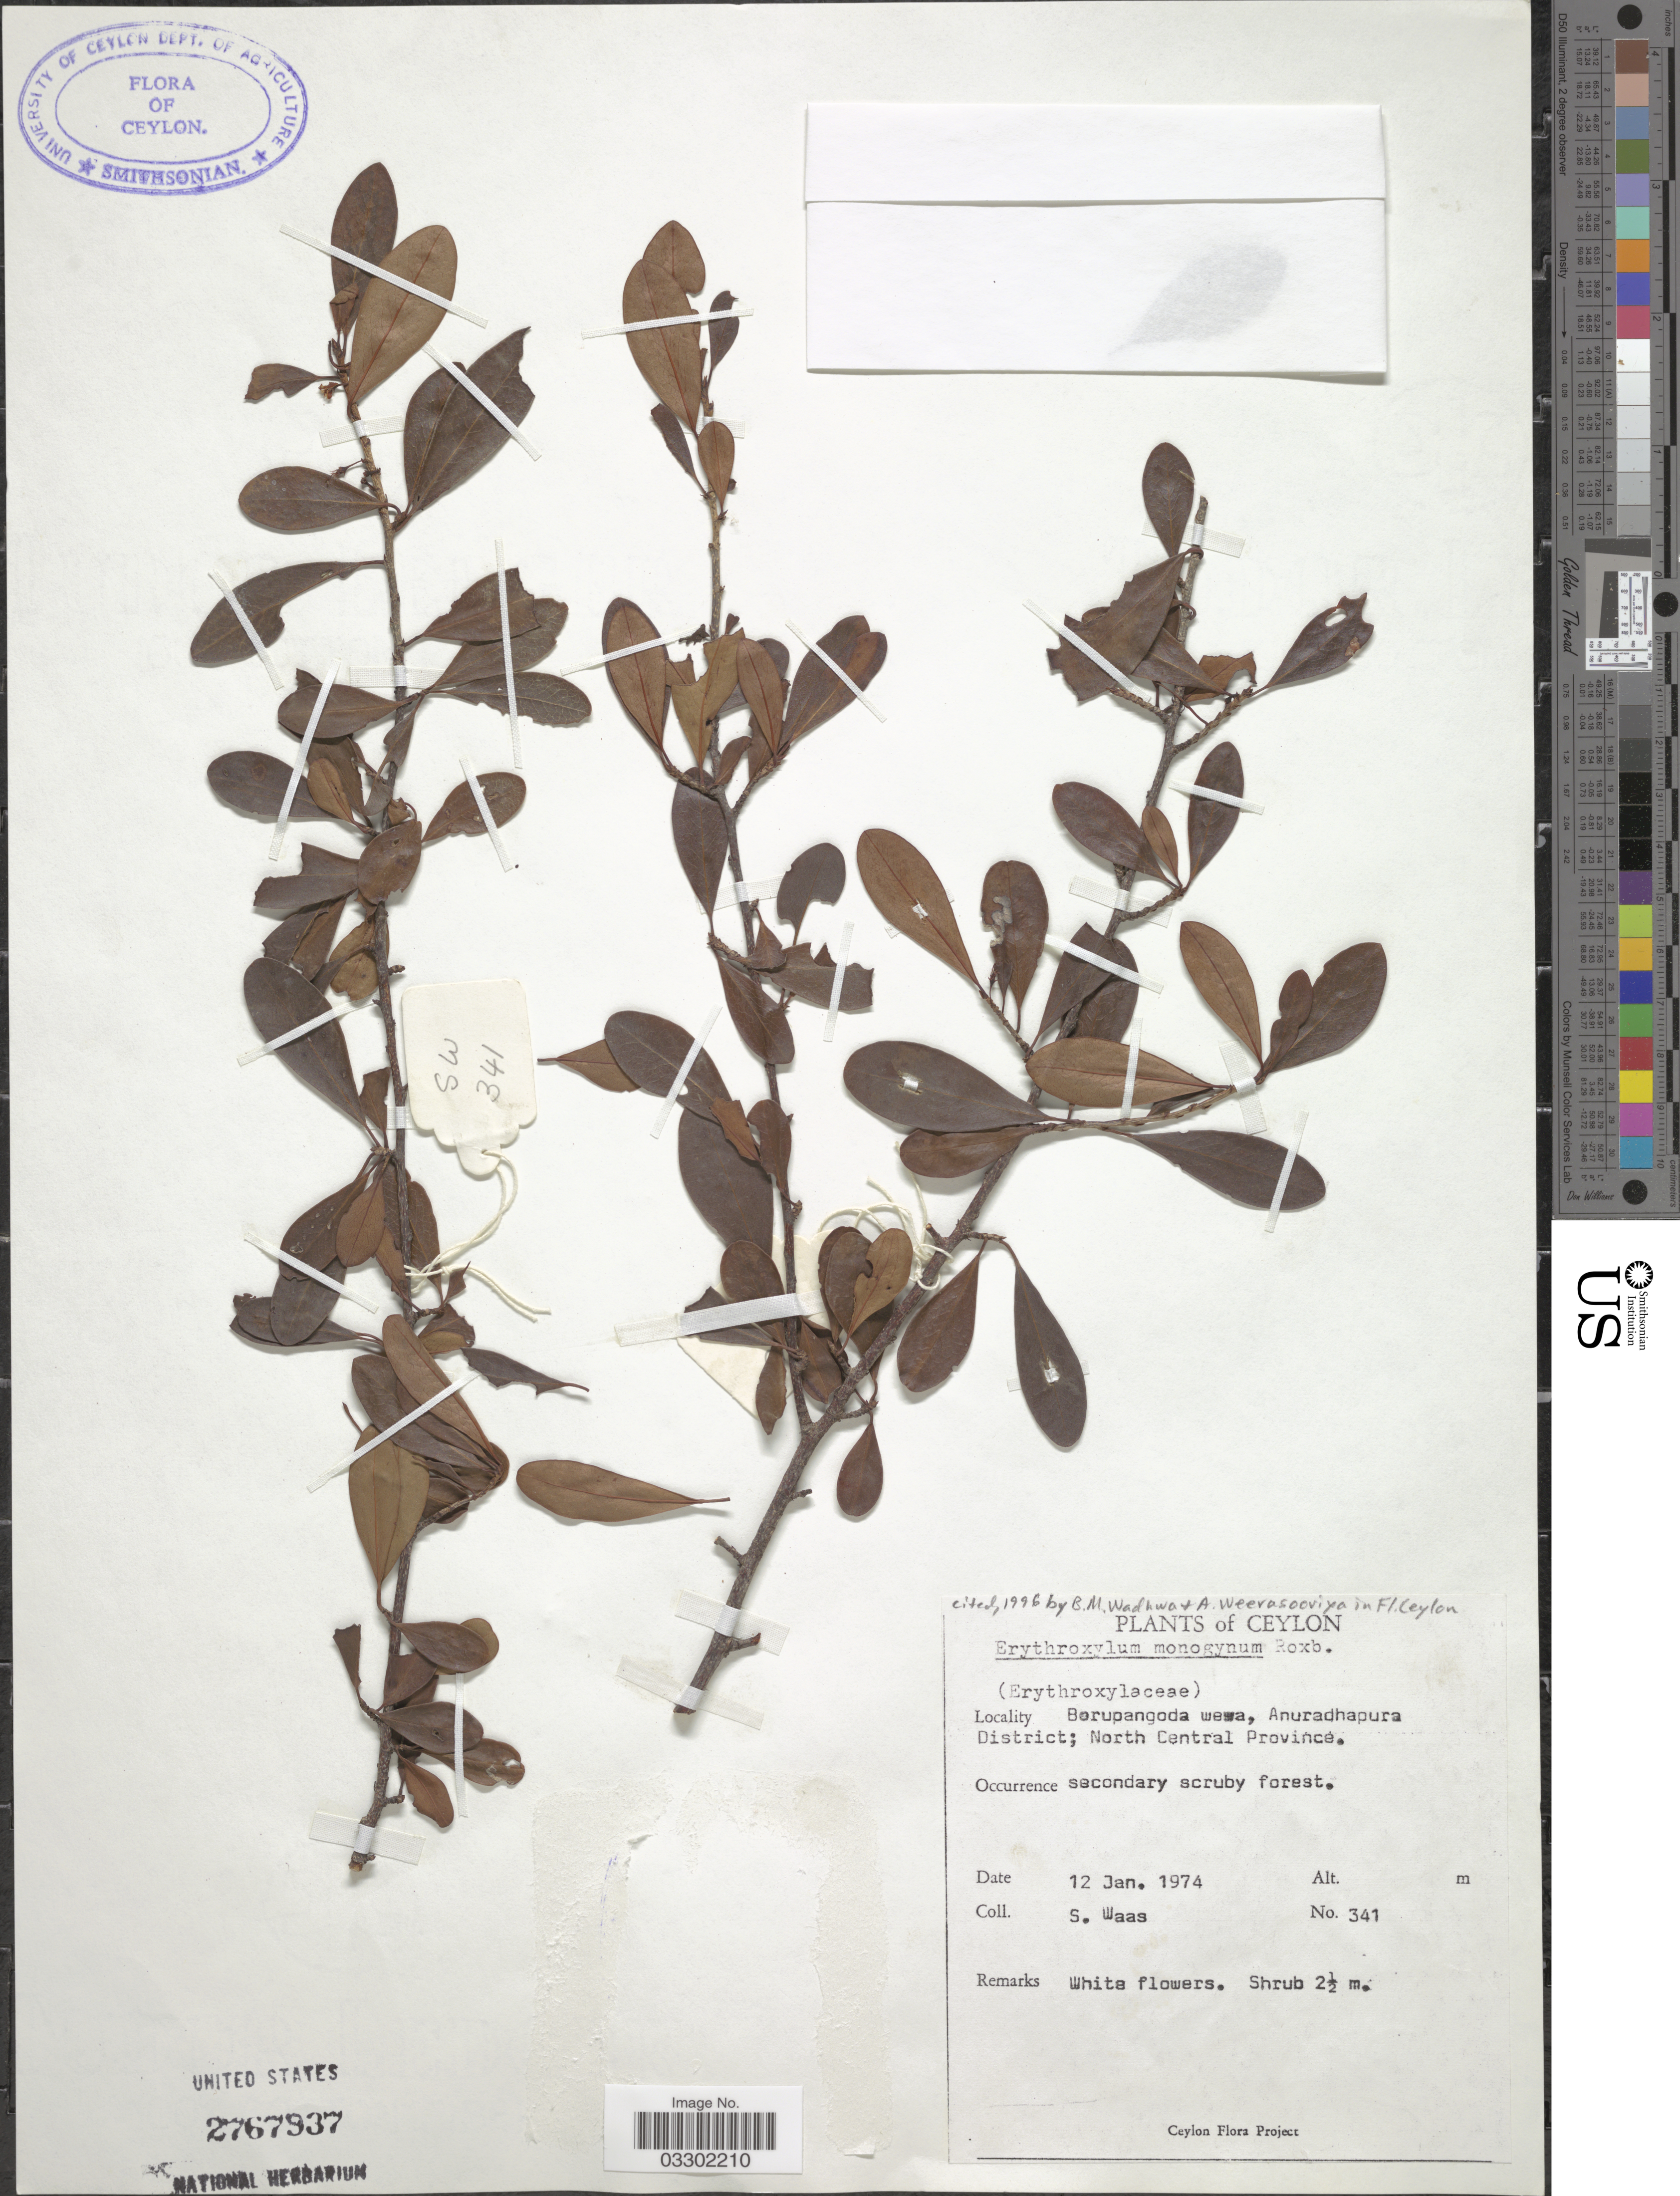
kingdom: Plantae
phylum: Tracheophyta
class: Magnoliopsida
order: Malpighiales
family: Erythroxylaceae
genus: Erythroxylum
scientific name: Erythroxylum monogynum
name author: Roxb.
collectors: S. Waas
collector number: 341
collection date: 1974-01-12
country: Sri Lanka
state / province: North Central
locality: Ceylon, Borupangoda wewa [interpreted], Anuradhapura District.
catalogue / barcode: US 2767937